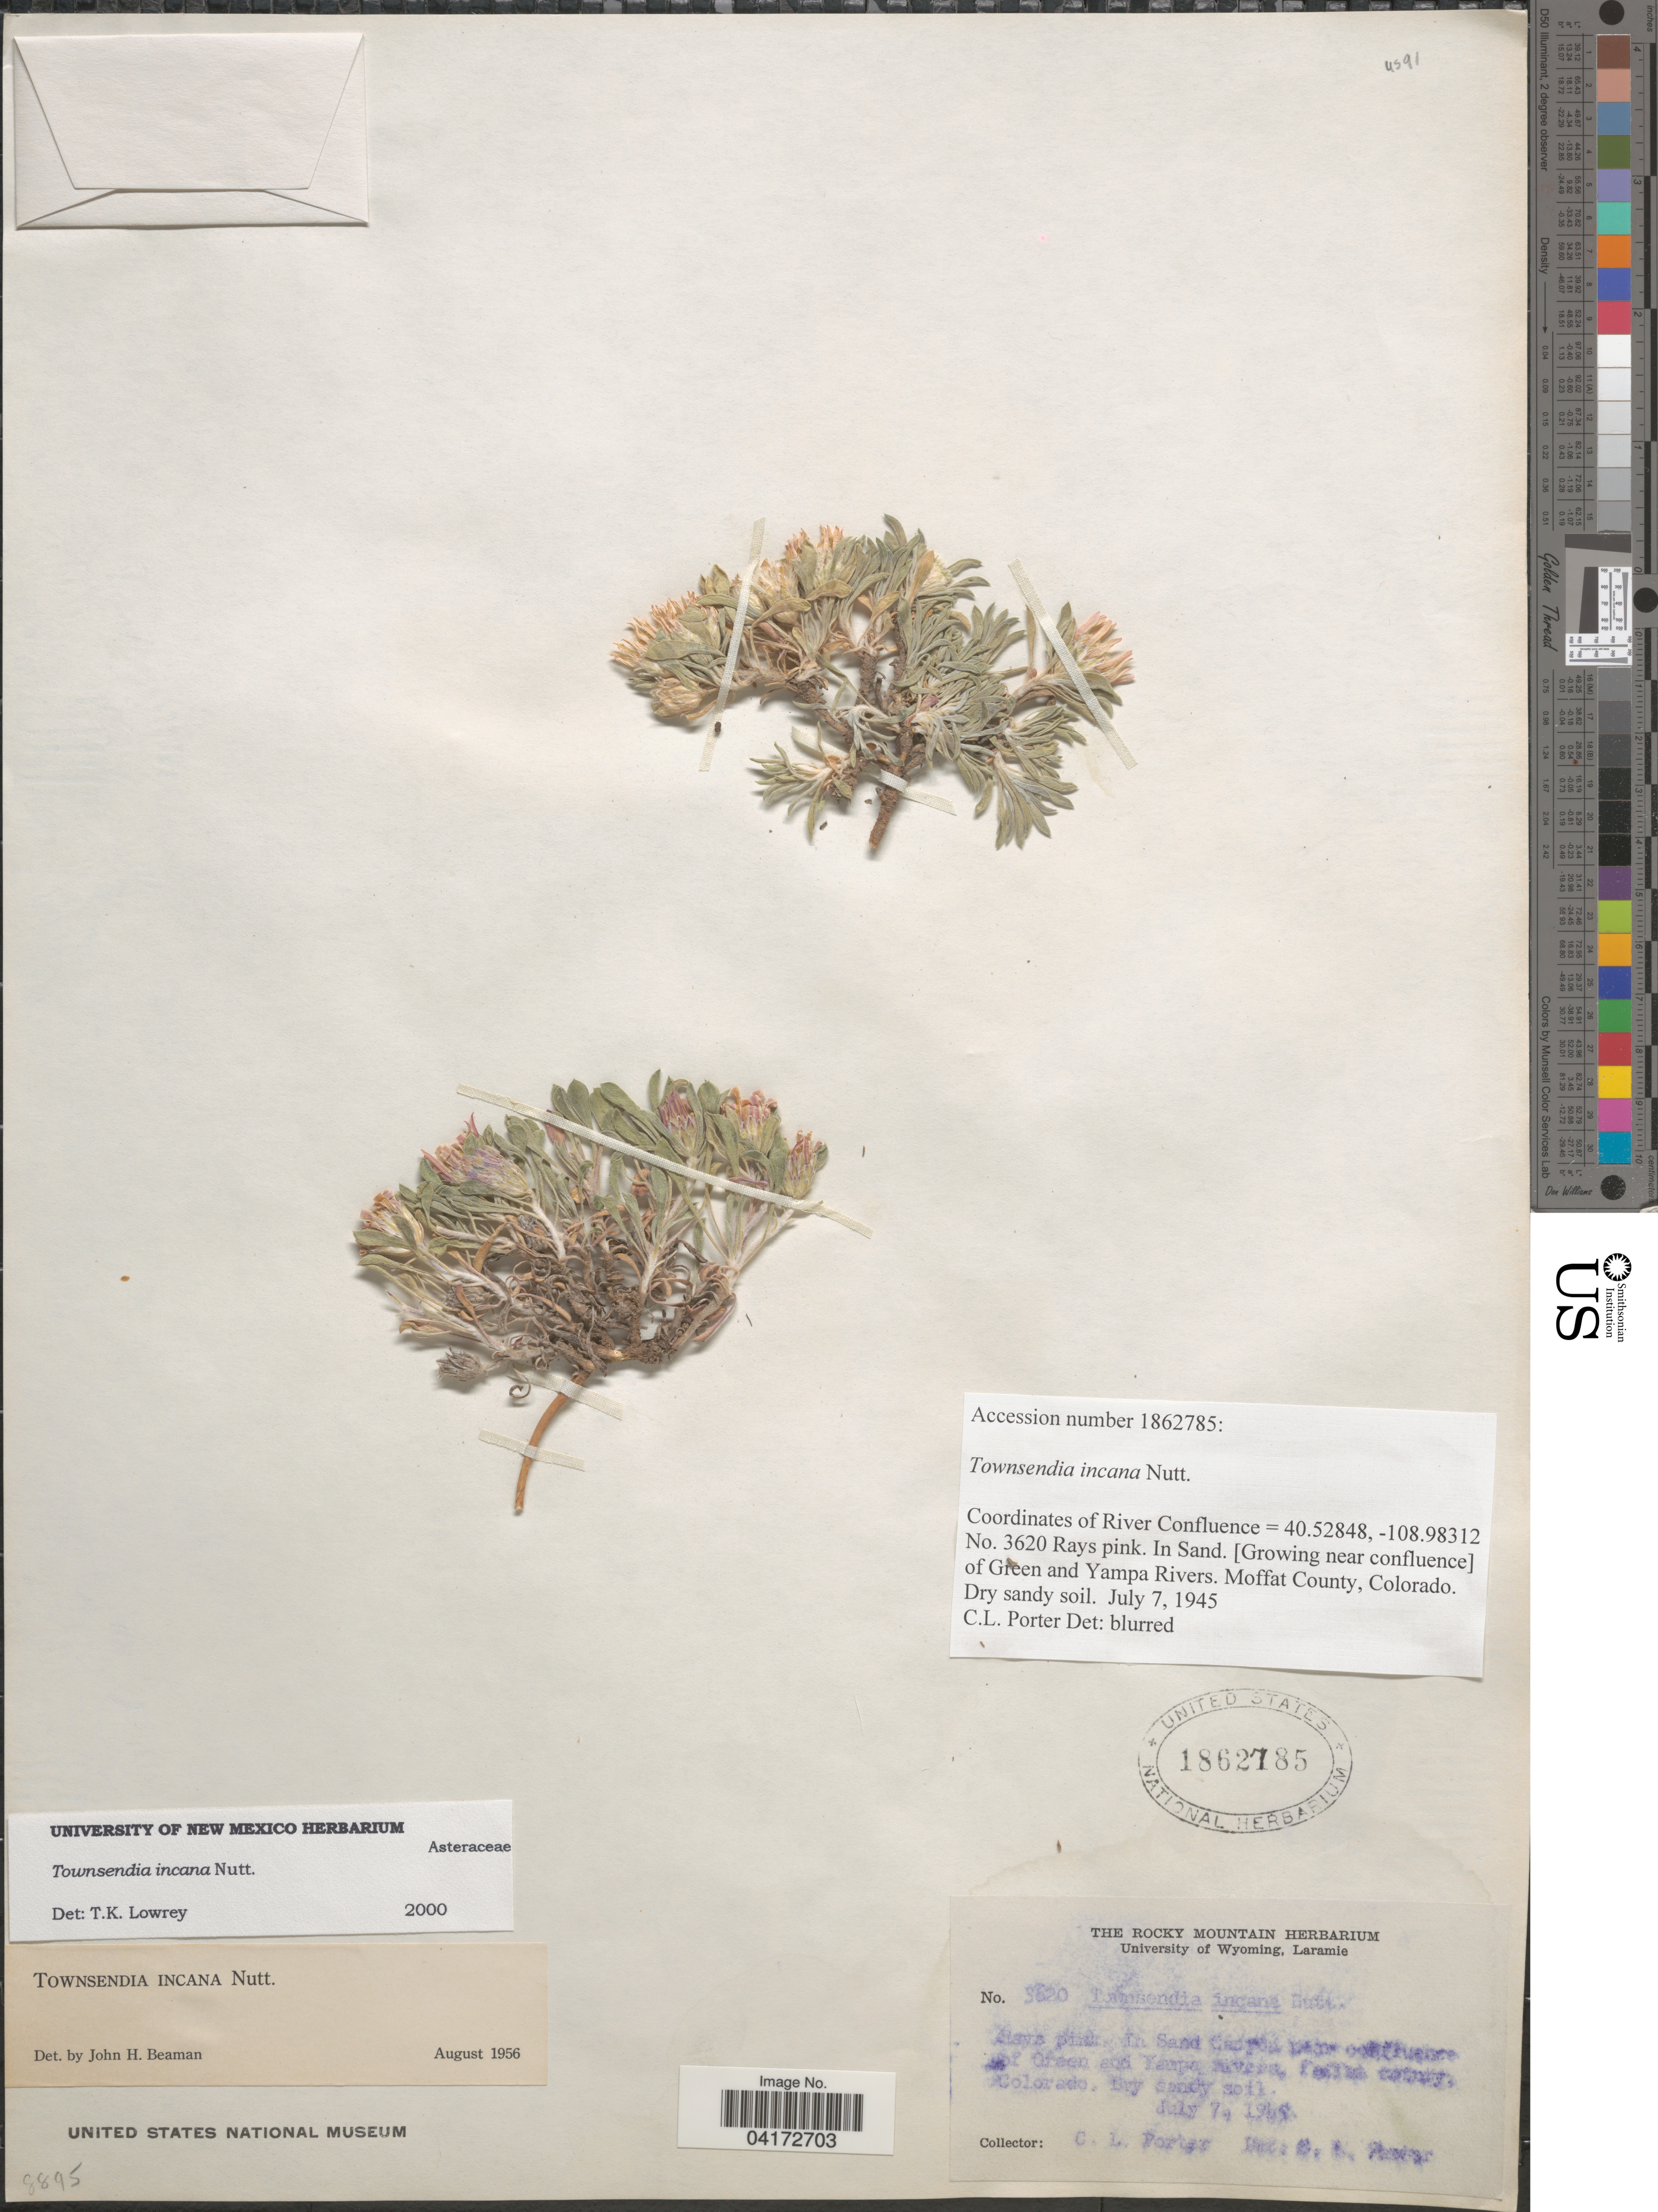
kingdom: Plantae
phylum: Tracheophyta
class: Magnoliopsida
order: Asterales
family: Asteraceae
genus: Townsendia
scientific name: Townsendia incana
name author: Nutt.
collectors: C. L. Porter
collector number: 3620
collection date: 1969-07-07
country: United States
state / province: Colorado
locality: In Sand Canyon [illegible text] of Green and Yampa Rivers, [illegible text] county.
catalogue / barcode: US 1862785